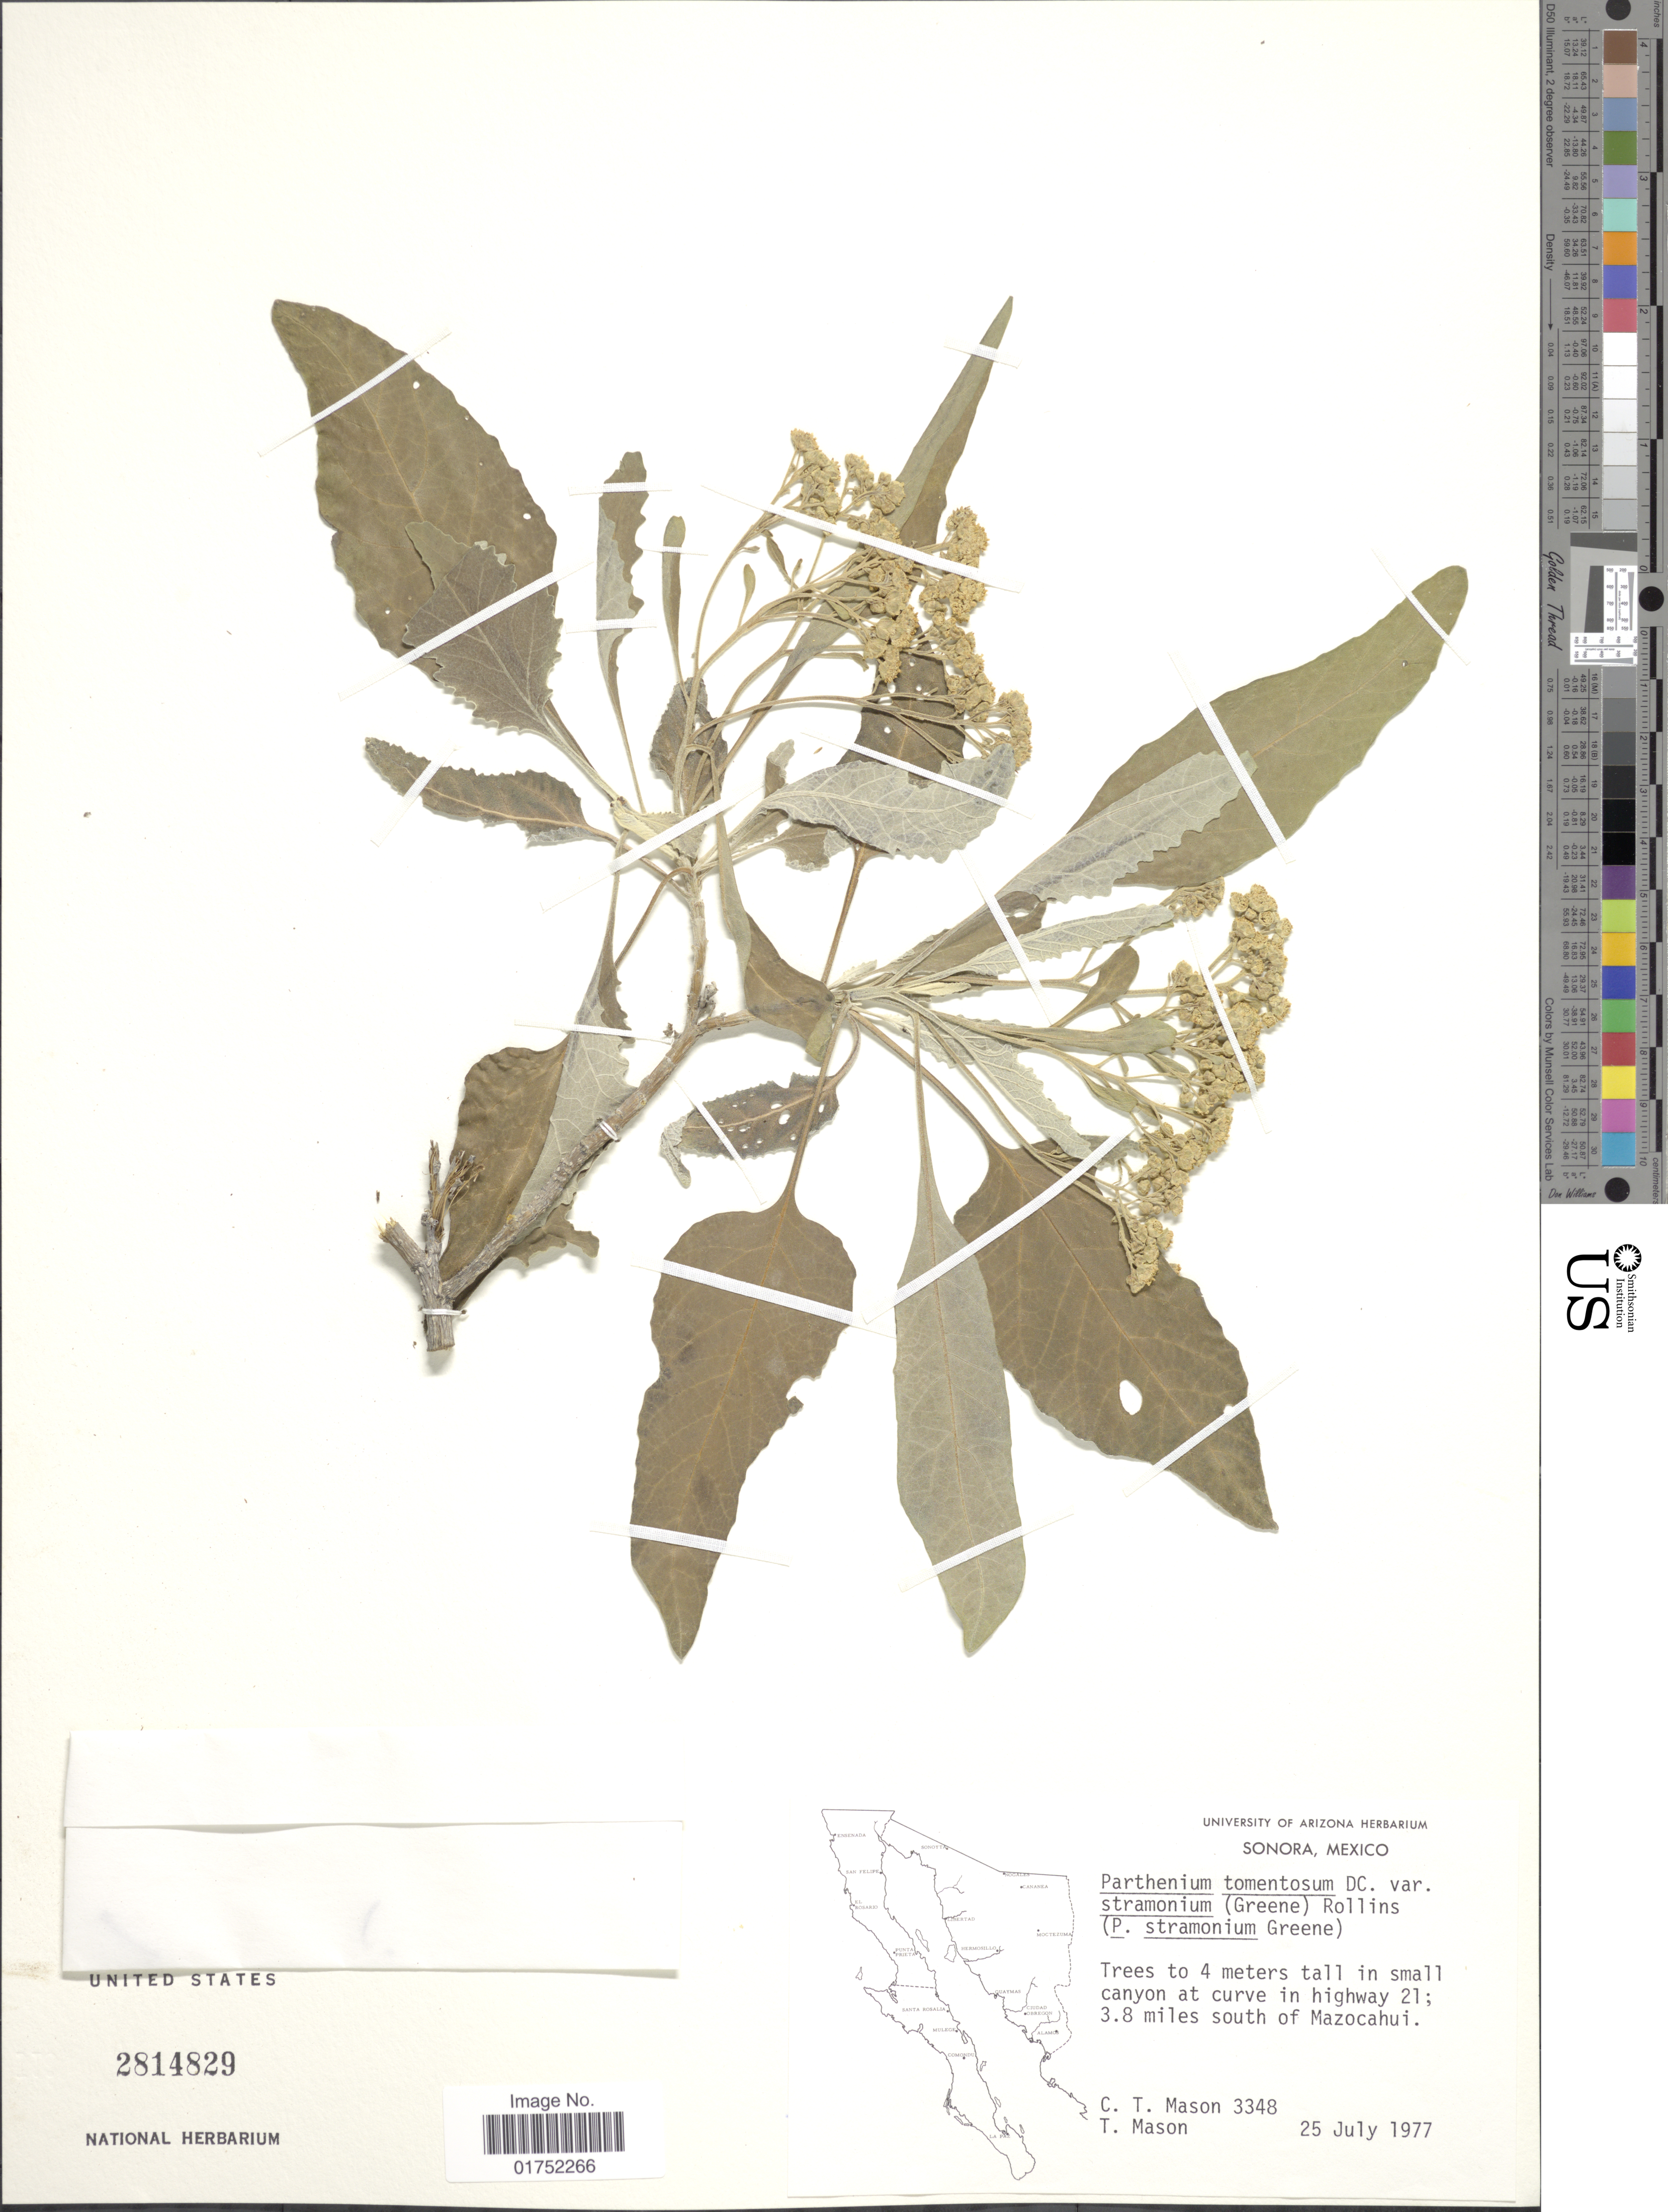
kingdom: Plantae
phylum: Tracheophyta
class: Magnoliopsida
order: Asterales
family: Asteraceae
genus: Parthenium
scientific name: Parthenium tomentosum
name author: DC.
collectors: C. T. Mason & Mason, T.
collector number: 3348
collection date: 1977-07-25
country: Mexico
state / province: Sonora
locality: Highway 21, 3.8 miles south of Mazocahui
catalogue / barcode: US 2814829